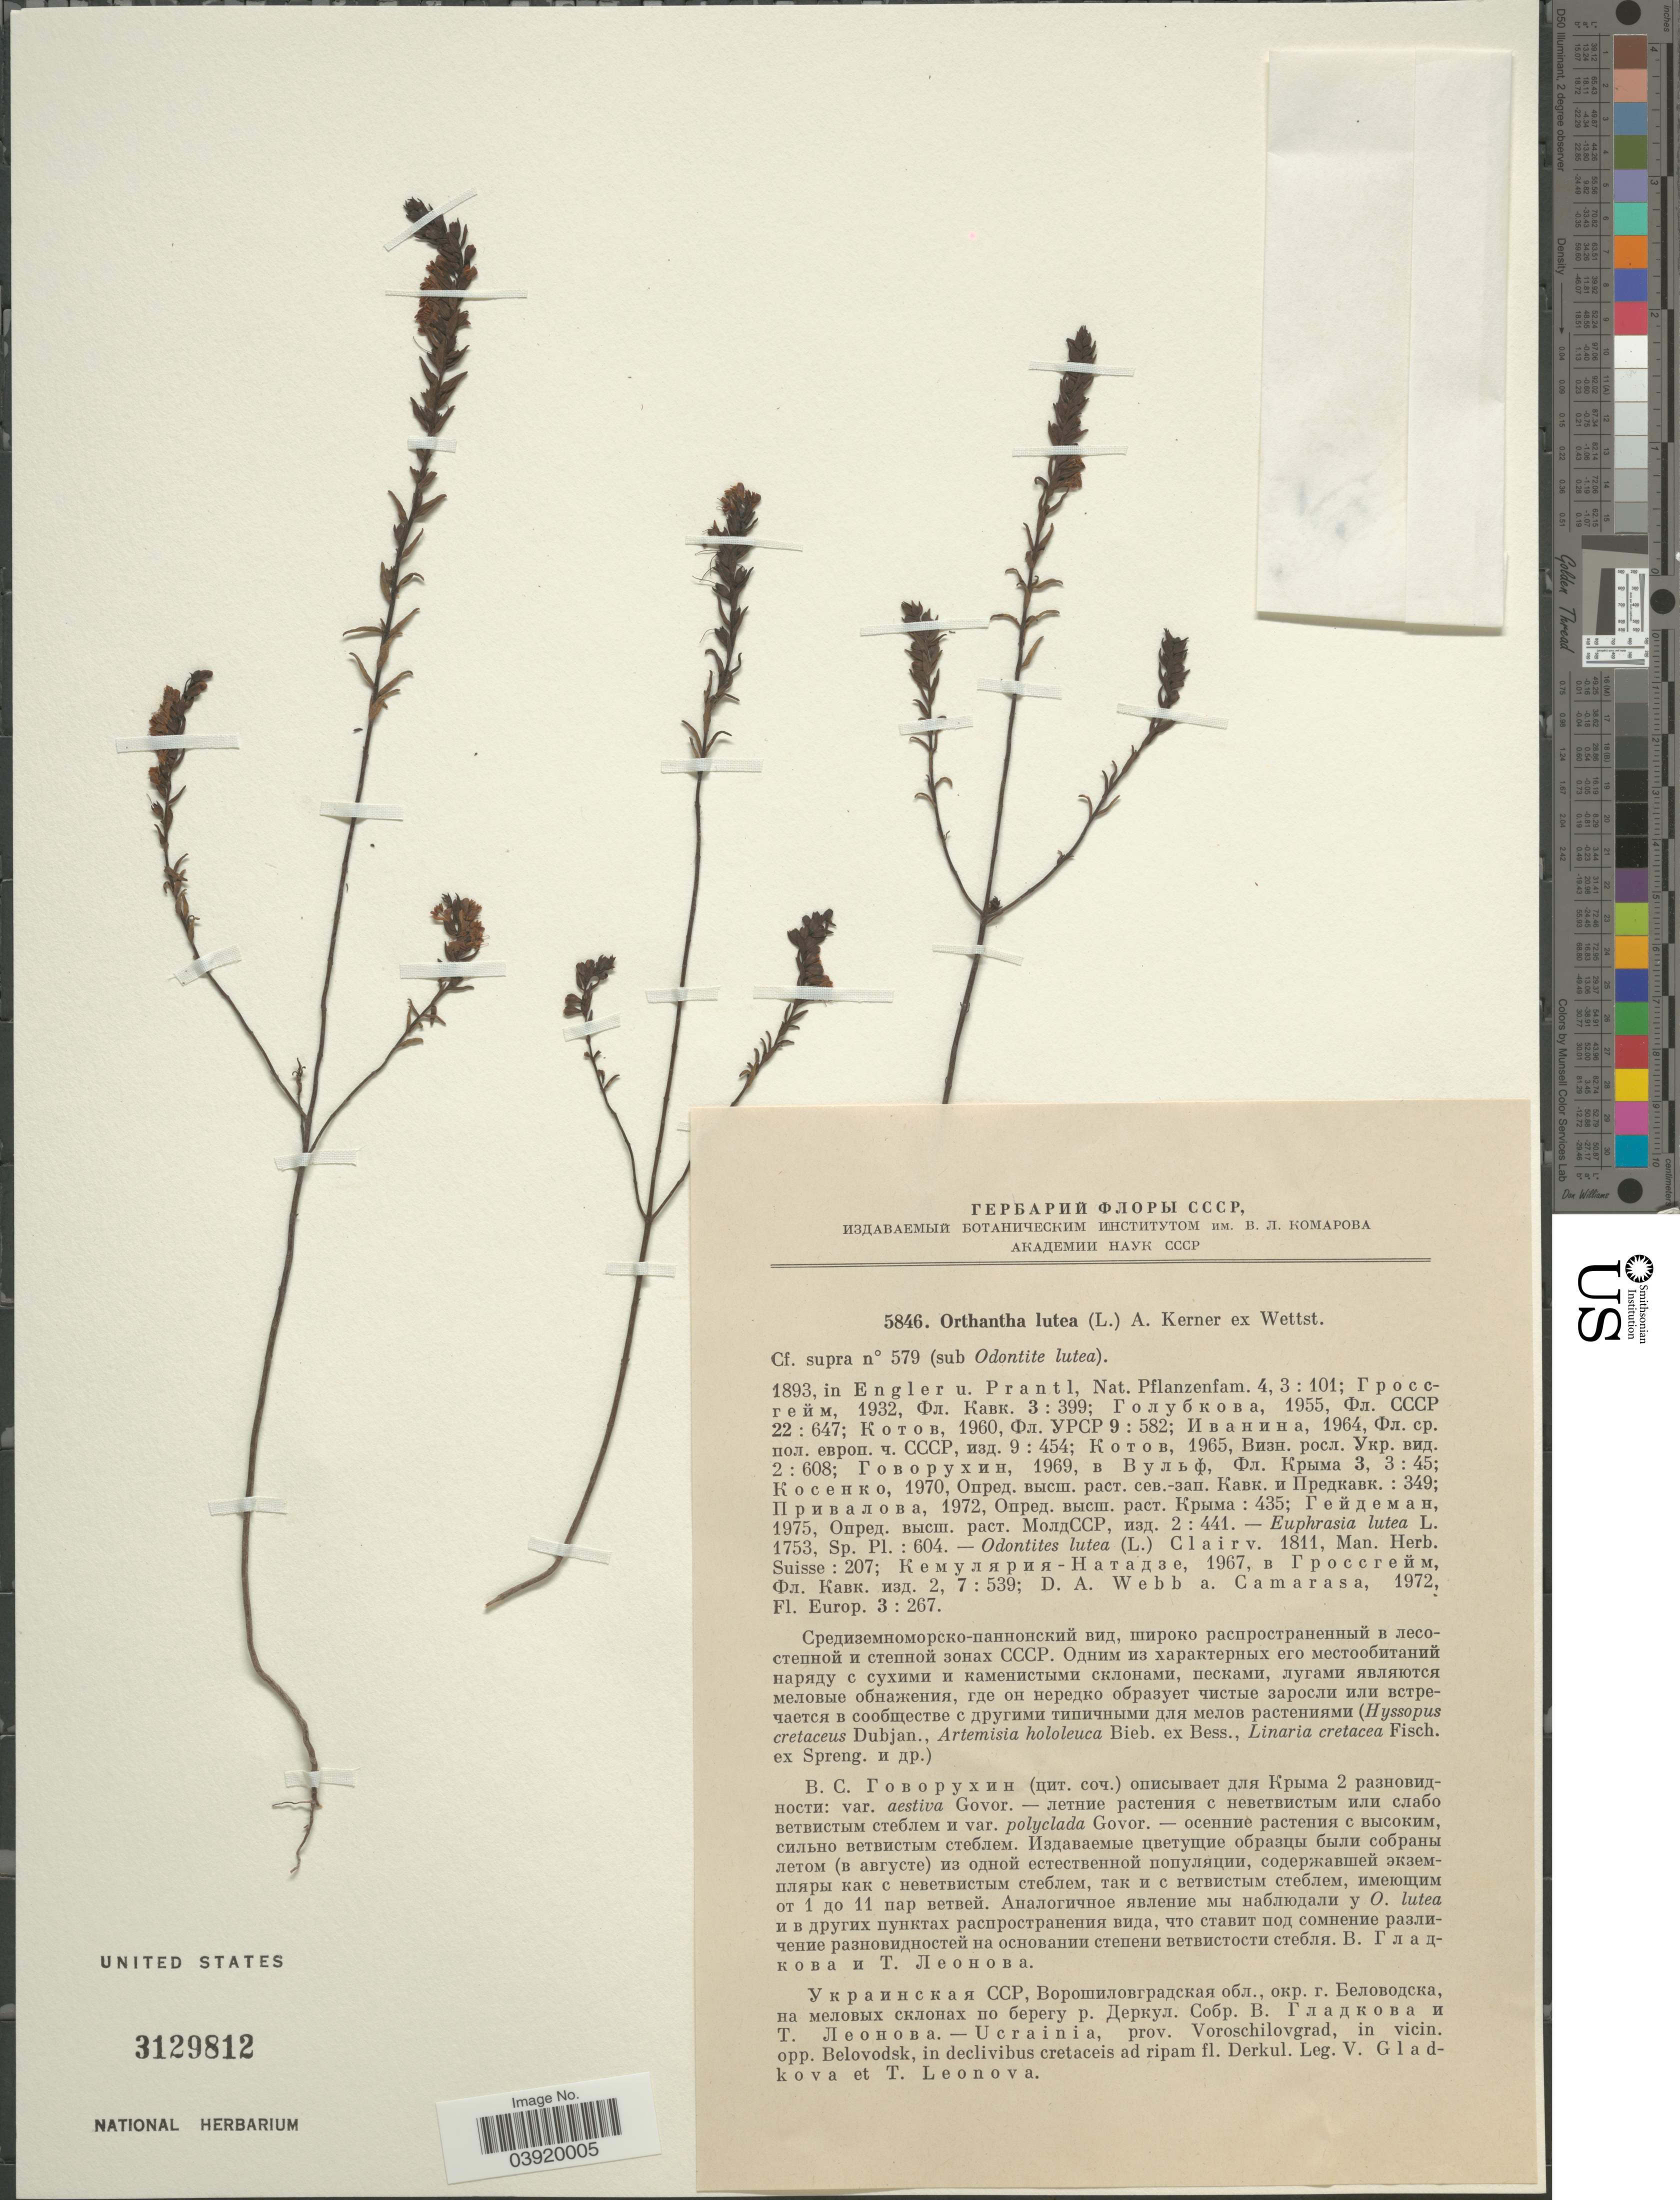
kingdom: Plantae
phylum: Tracheophyta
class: Magnoliopsida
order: Lamiales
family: Orobanchaceae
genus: Odontites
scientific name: Odontites luteus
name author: (L.) Clairv.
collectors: V. Gladkova & T. Leonova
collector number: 5846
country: Ukraine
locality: Ucrainia, prov. Voroschilovgrad, in vicin. opp. Belovodsk, in declivibus cretaceis ad ripam fl. Derkul.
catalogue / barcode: US 3129812